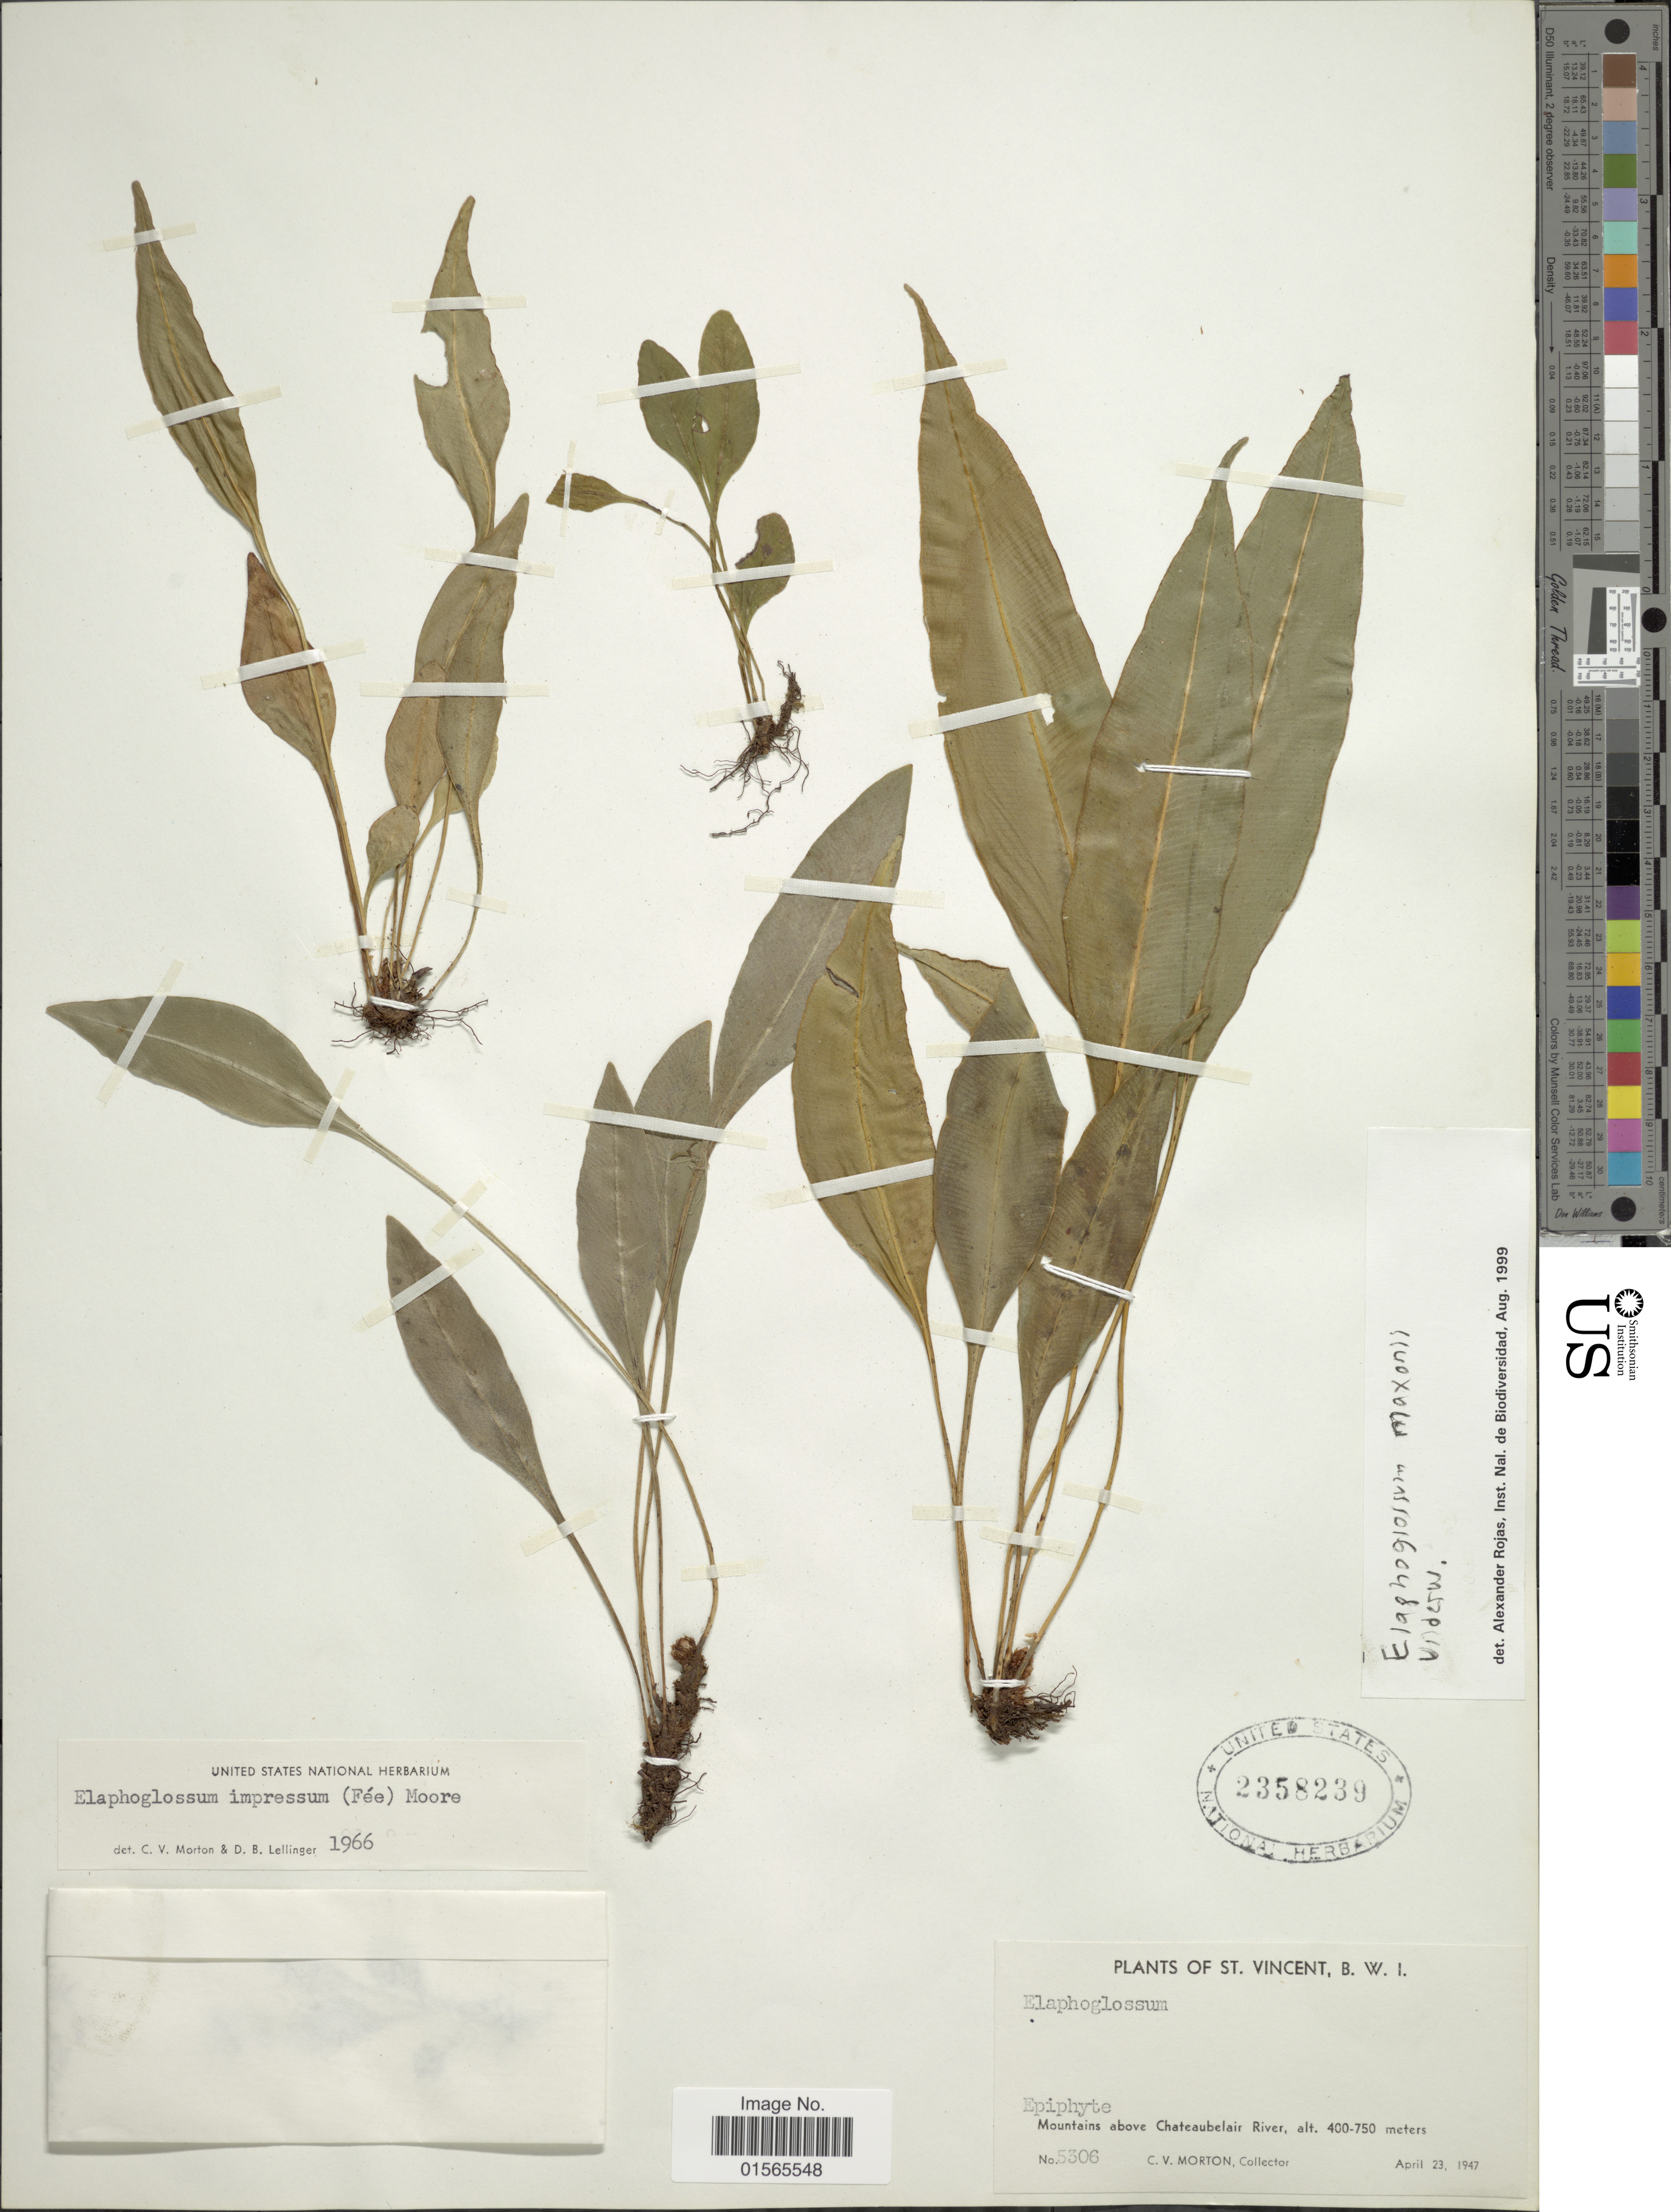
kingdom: Plantae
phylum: Tracheophyta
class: Polypodiopsida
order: Polypodiales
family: Dryopteridaceae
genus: Elaphoglossum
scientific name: Elaphoglossum impressum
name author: (Fée) T. Moore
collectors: C. V. Morton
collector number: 5306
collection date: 1947-04-23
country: St. Vincent - Grenadines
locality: St. Vincent, B.W.I., Mountains above Chateaubelair River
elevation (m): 400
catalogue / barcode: US 2358239